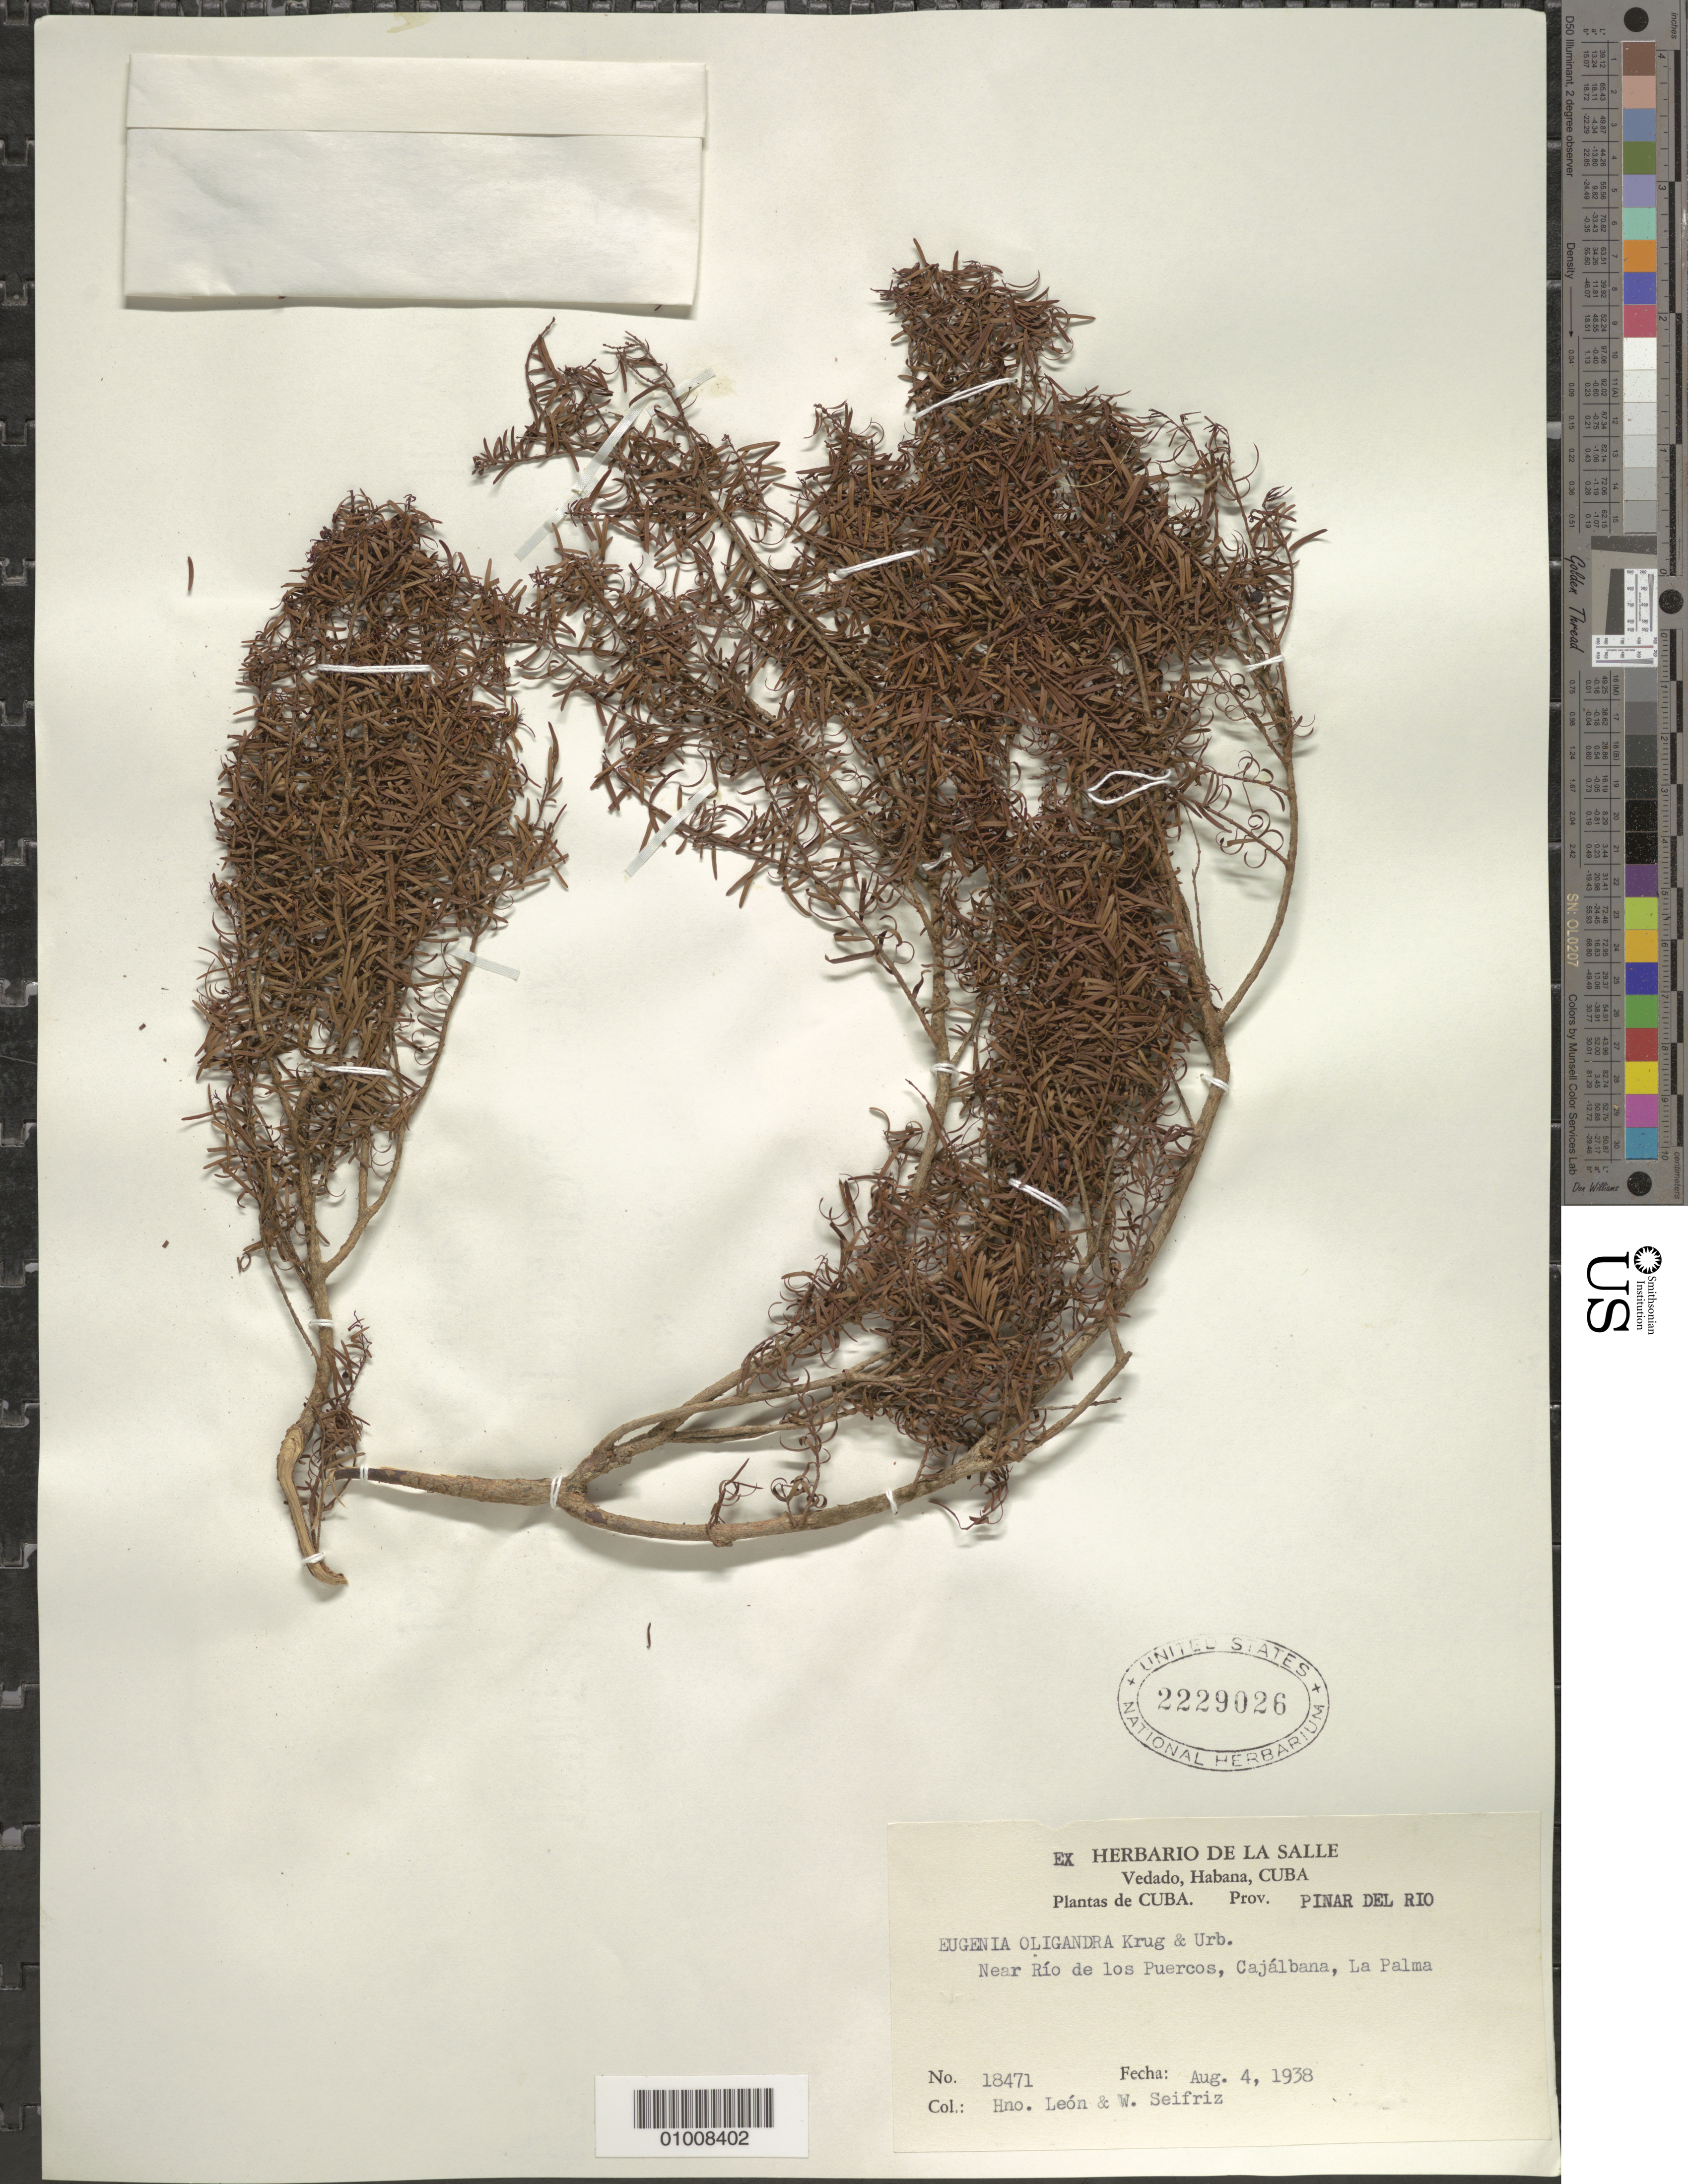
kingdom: Plantae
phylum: Tracheophyta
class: Magnoliopsida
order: Myrtales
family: Myrtaceae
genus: Eugenia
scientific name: Eugenia oligandra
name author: Krug & Urb.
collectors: Bro. León & W. Seifriz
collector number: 18471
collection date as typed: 04 Aug 1938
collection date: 1938-08-04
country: Cuba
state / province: Pinar del Rio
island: Cuba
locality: Near Rio de los Puercos, Cajalbana, La Palma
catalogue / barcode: US 2229026